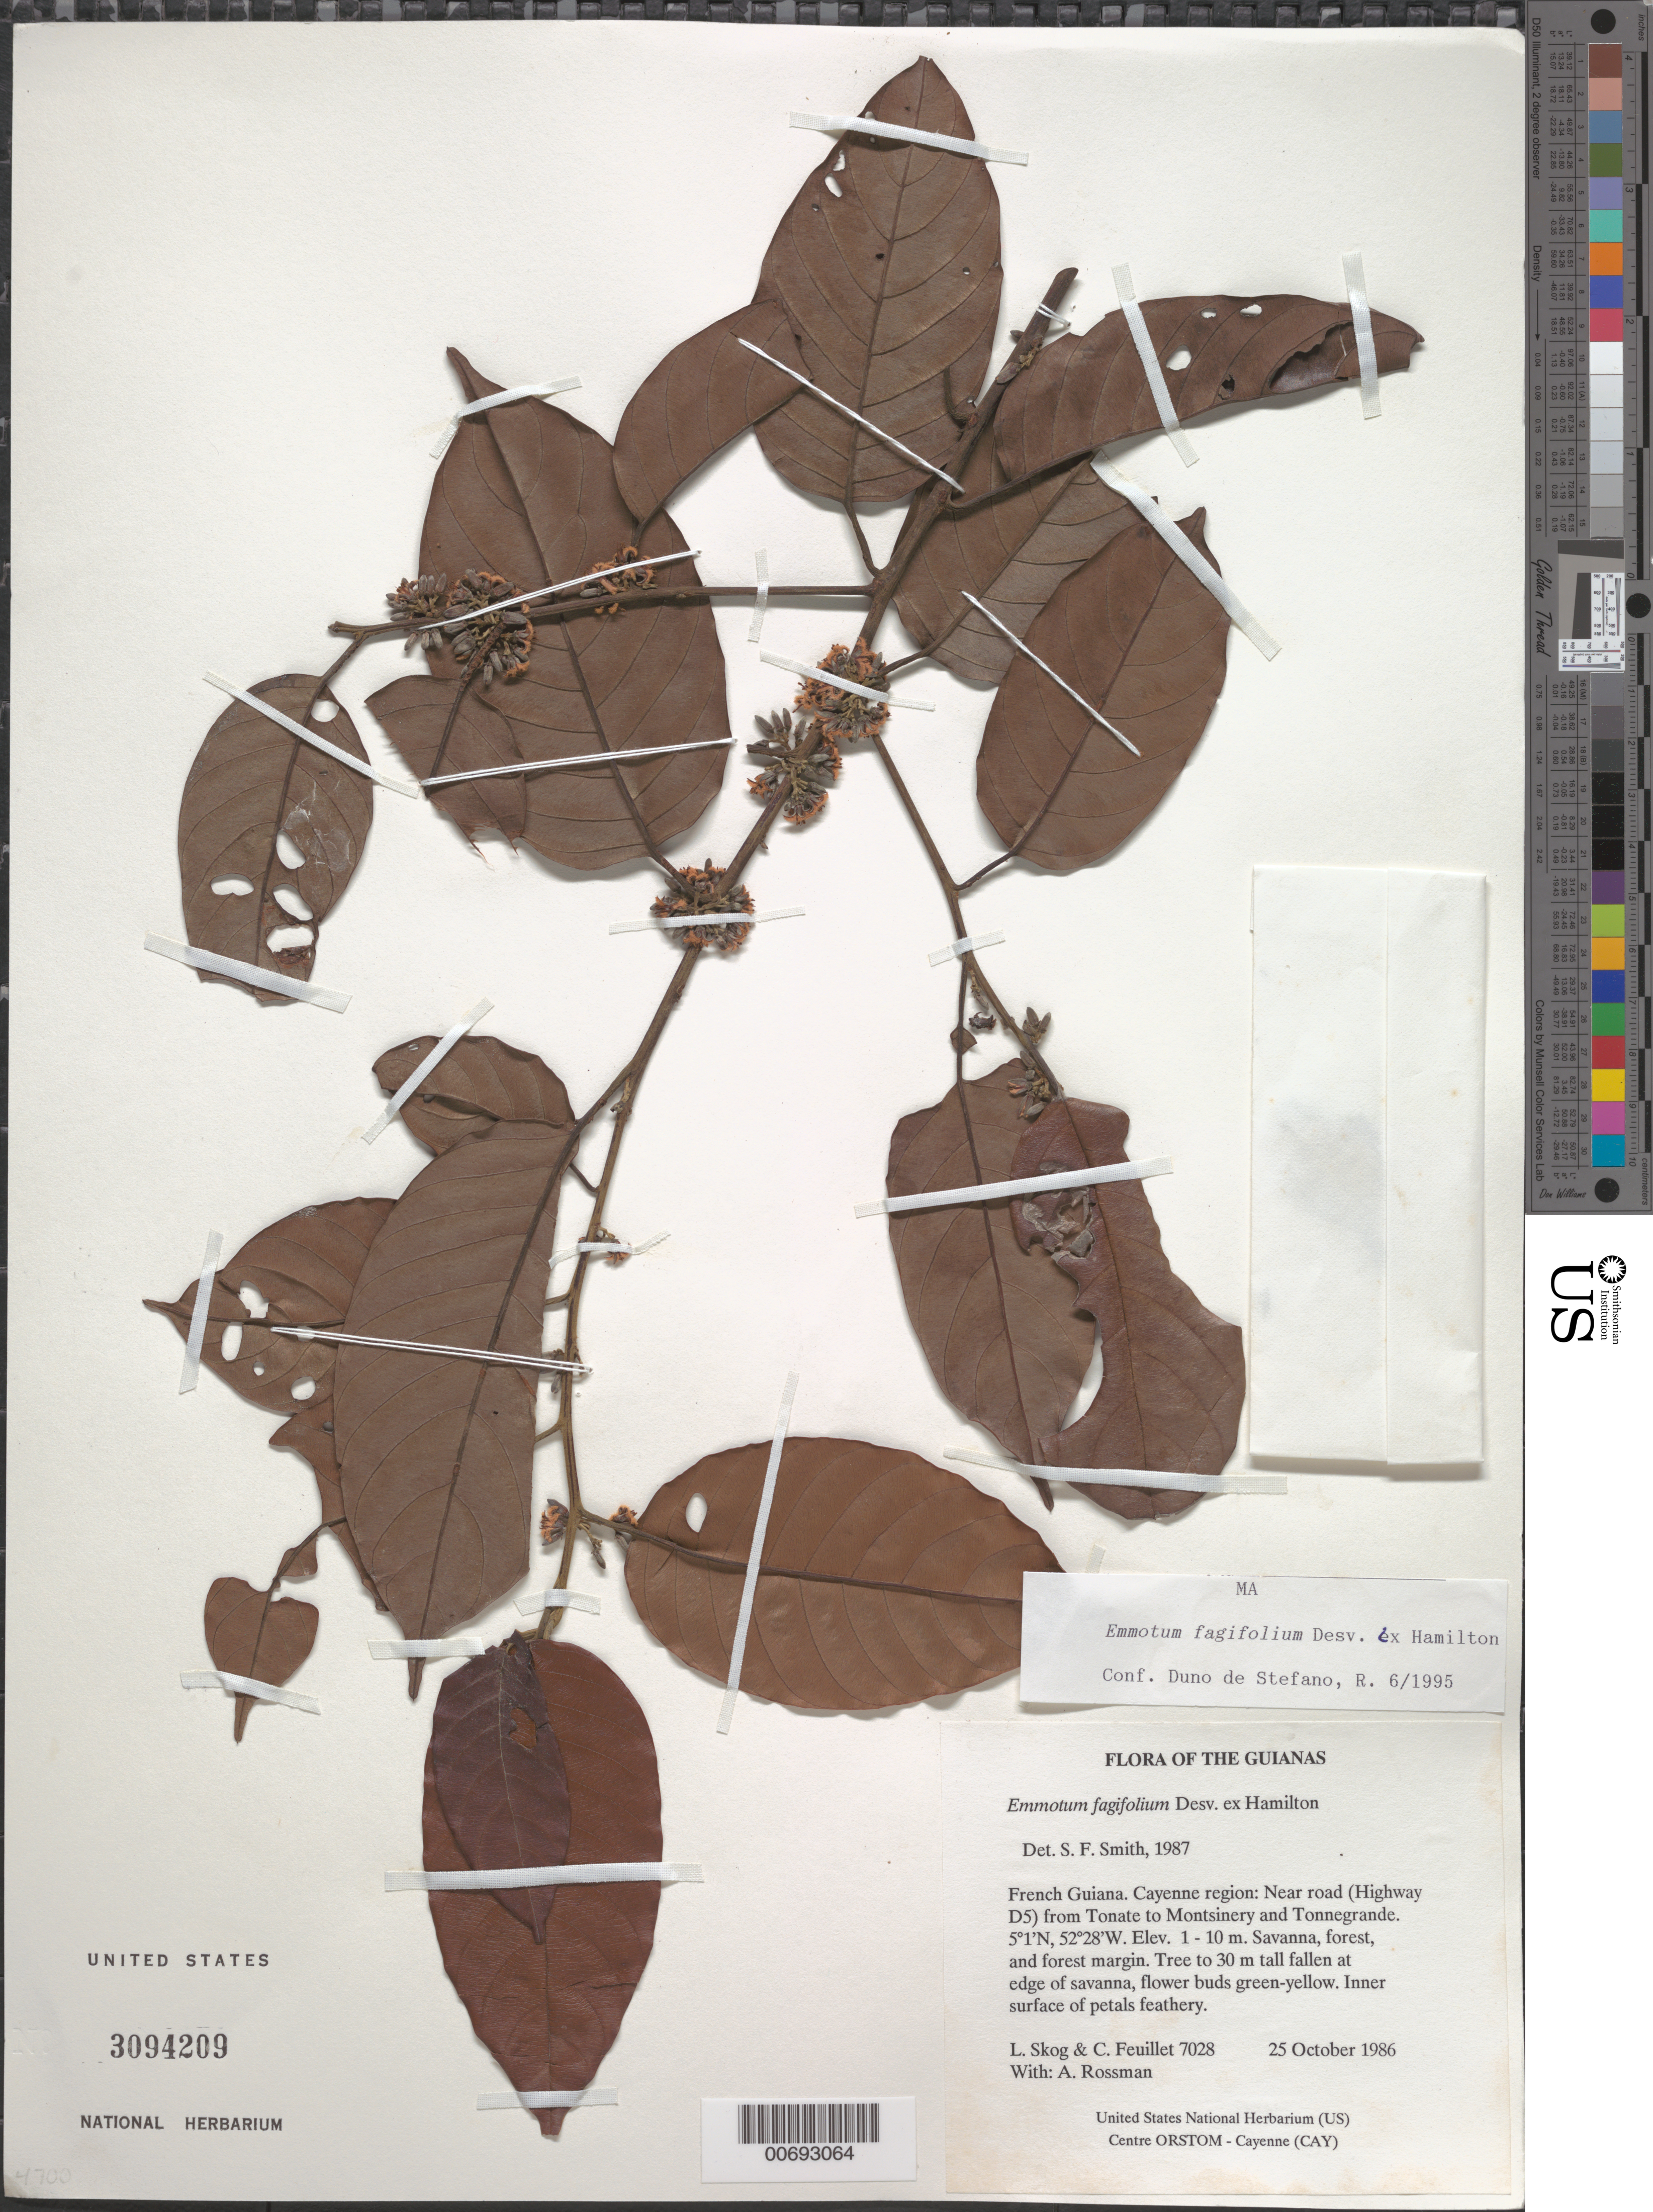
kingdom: Plantae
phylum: Tracheophyta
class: Magnoliopsida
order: Metteniusales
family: Metteniusaceae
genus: Emmotum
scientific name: Emmotum fagifolium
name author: Desv. ex Ham.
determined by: Duno de Stefano, R.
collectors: L. E. Skog, C. Feuillet & A. Rossman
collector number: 7028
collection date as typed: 25 October 1986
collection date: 1986-10-25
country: French Guiana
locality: Cayenne. Near road (Highway D5) from Tonate to Montsinery and Tonnegrande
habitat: Savanna, forest, and forest margin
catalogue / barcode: US 3094209